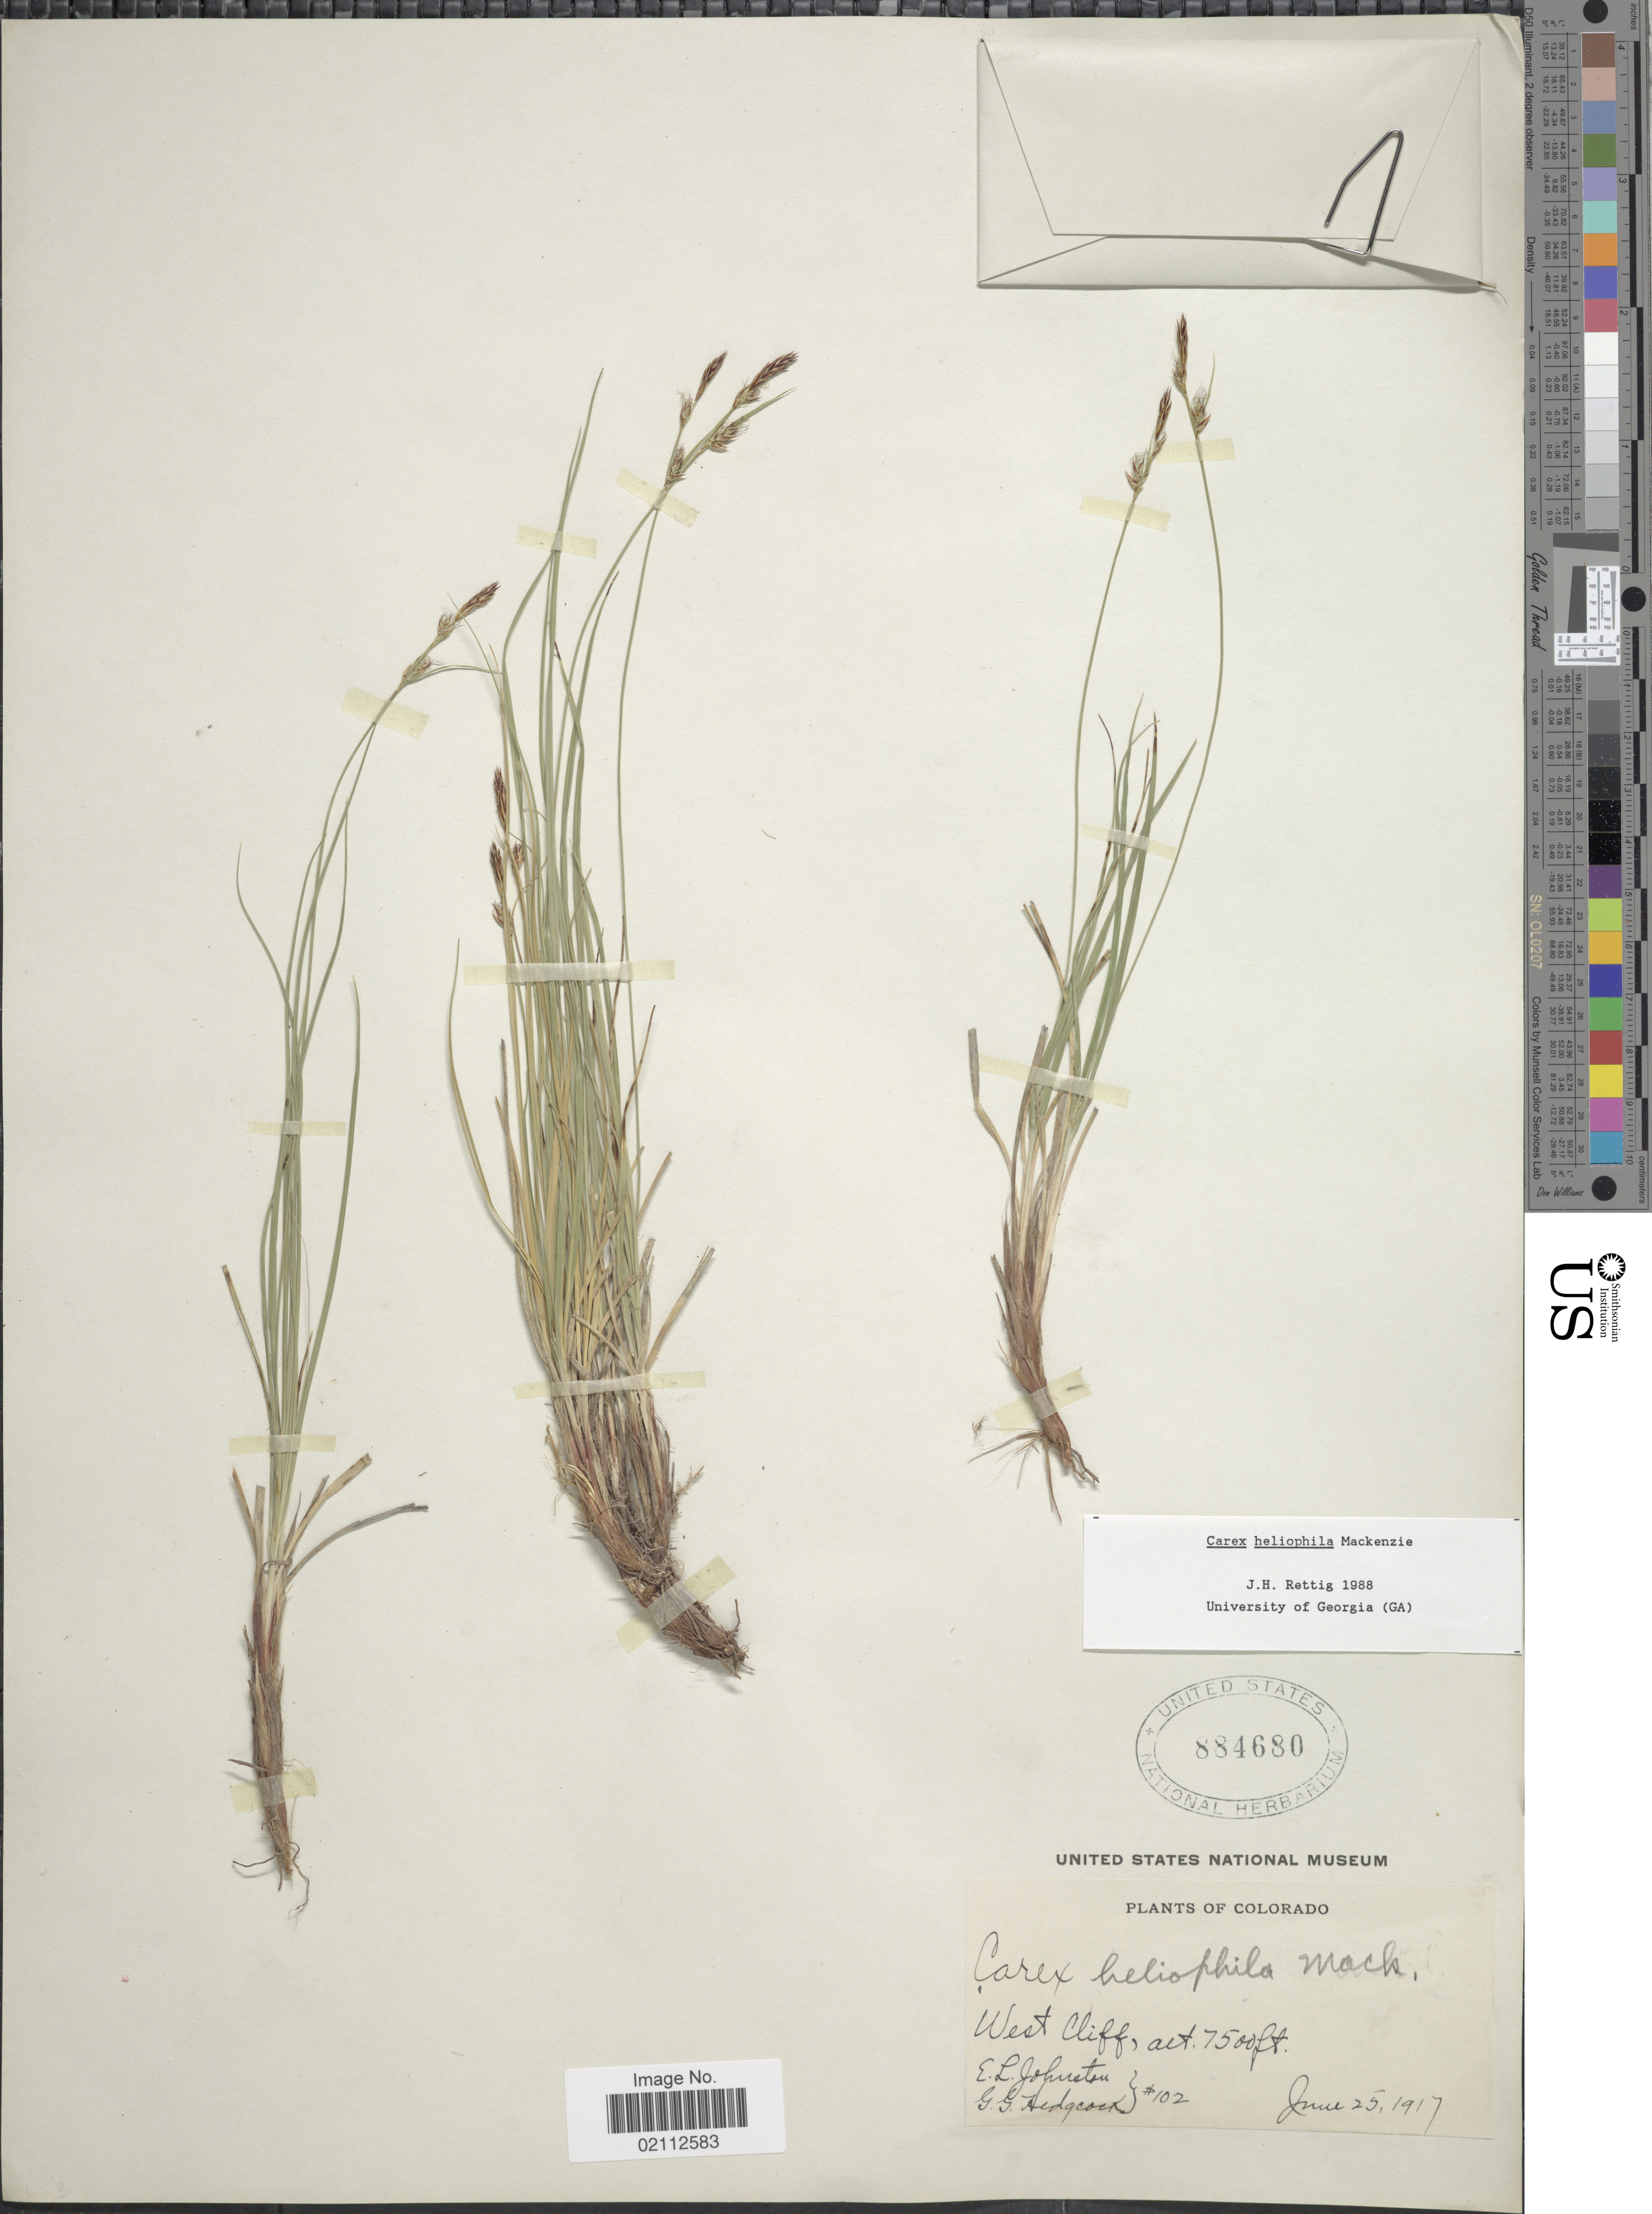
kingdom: Plantae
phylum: Tracheophyta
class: Liliopsida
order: Poales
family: Cyperaceae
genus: Carex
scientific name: Carex heliophila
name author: Mack.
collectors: E. L. Johnston & G. Hedgcock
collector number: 102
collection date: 1917-06-25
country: United States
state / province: Colorado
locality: West Cliff.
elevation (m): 2286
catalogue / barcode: US 884680